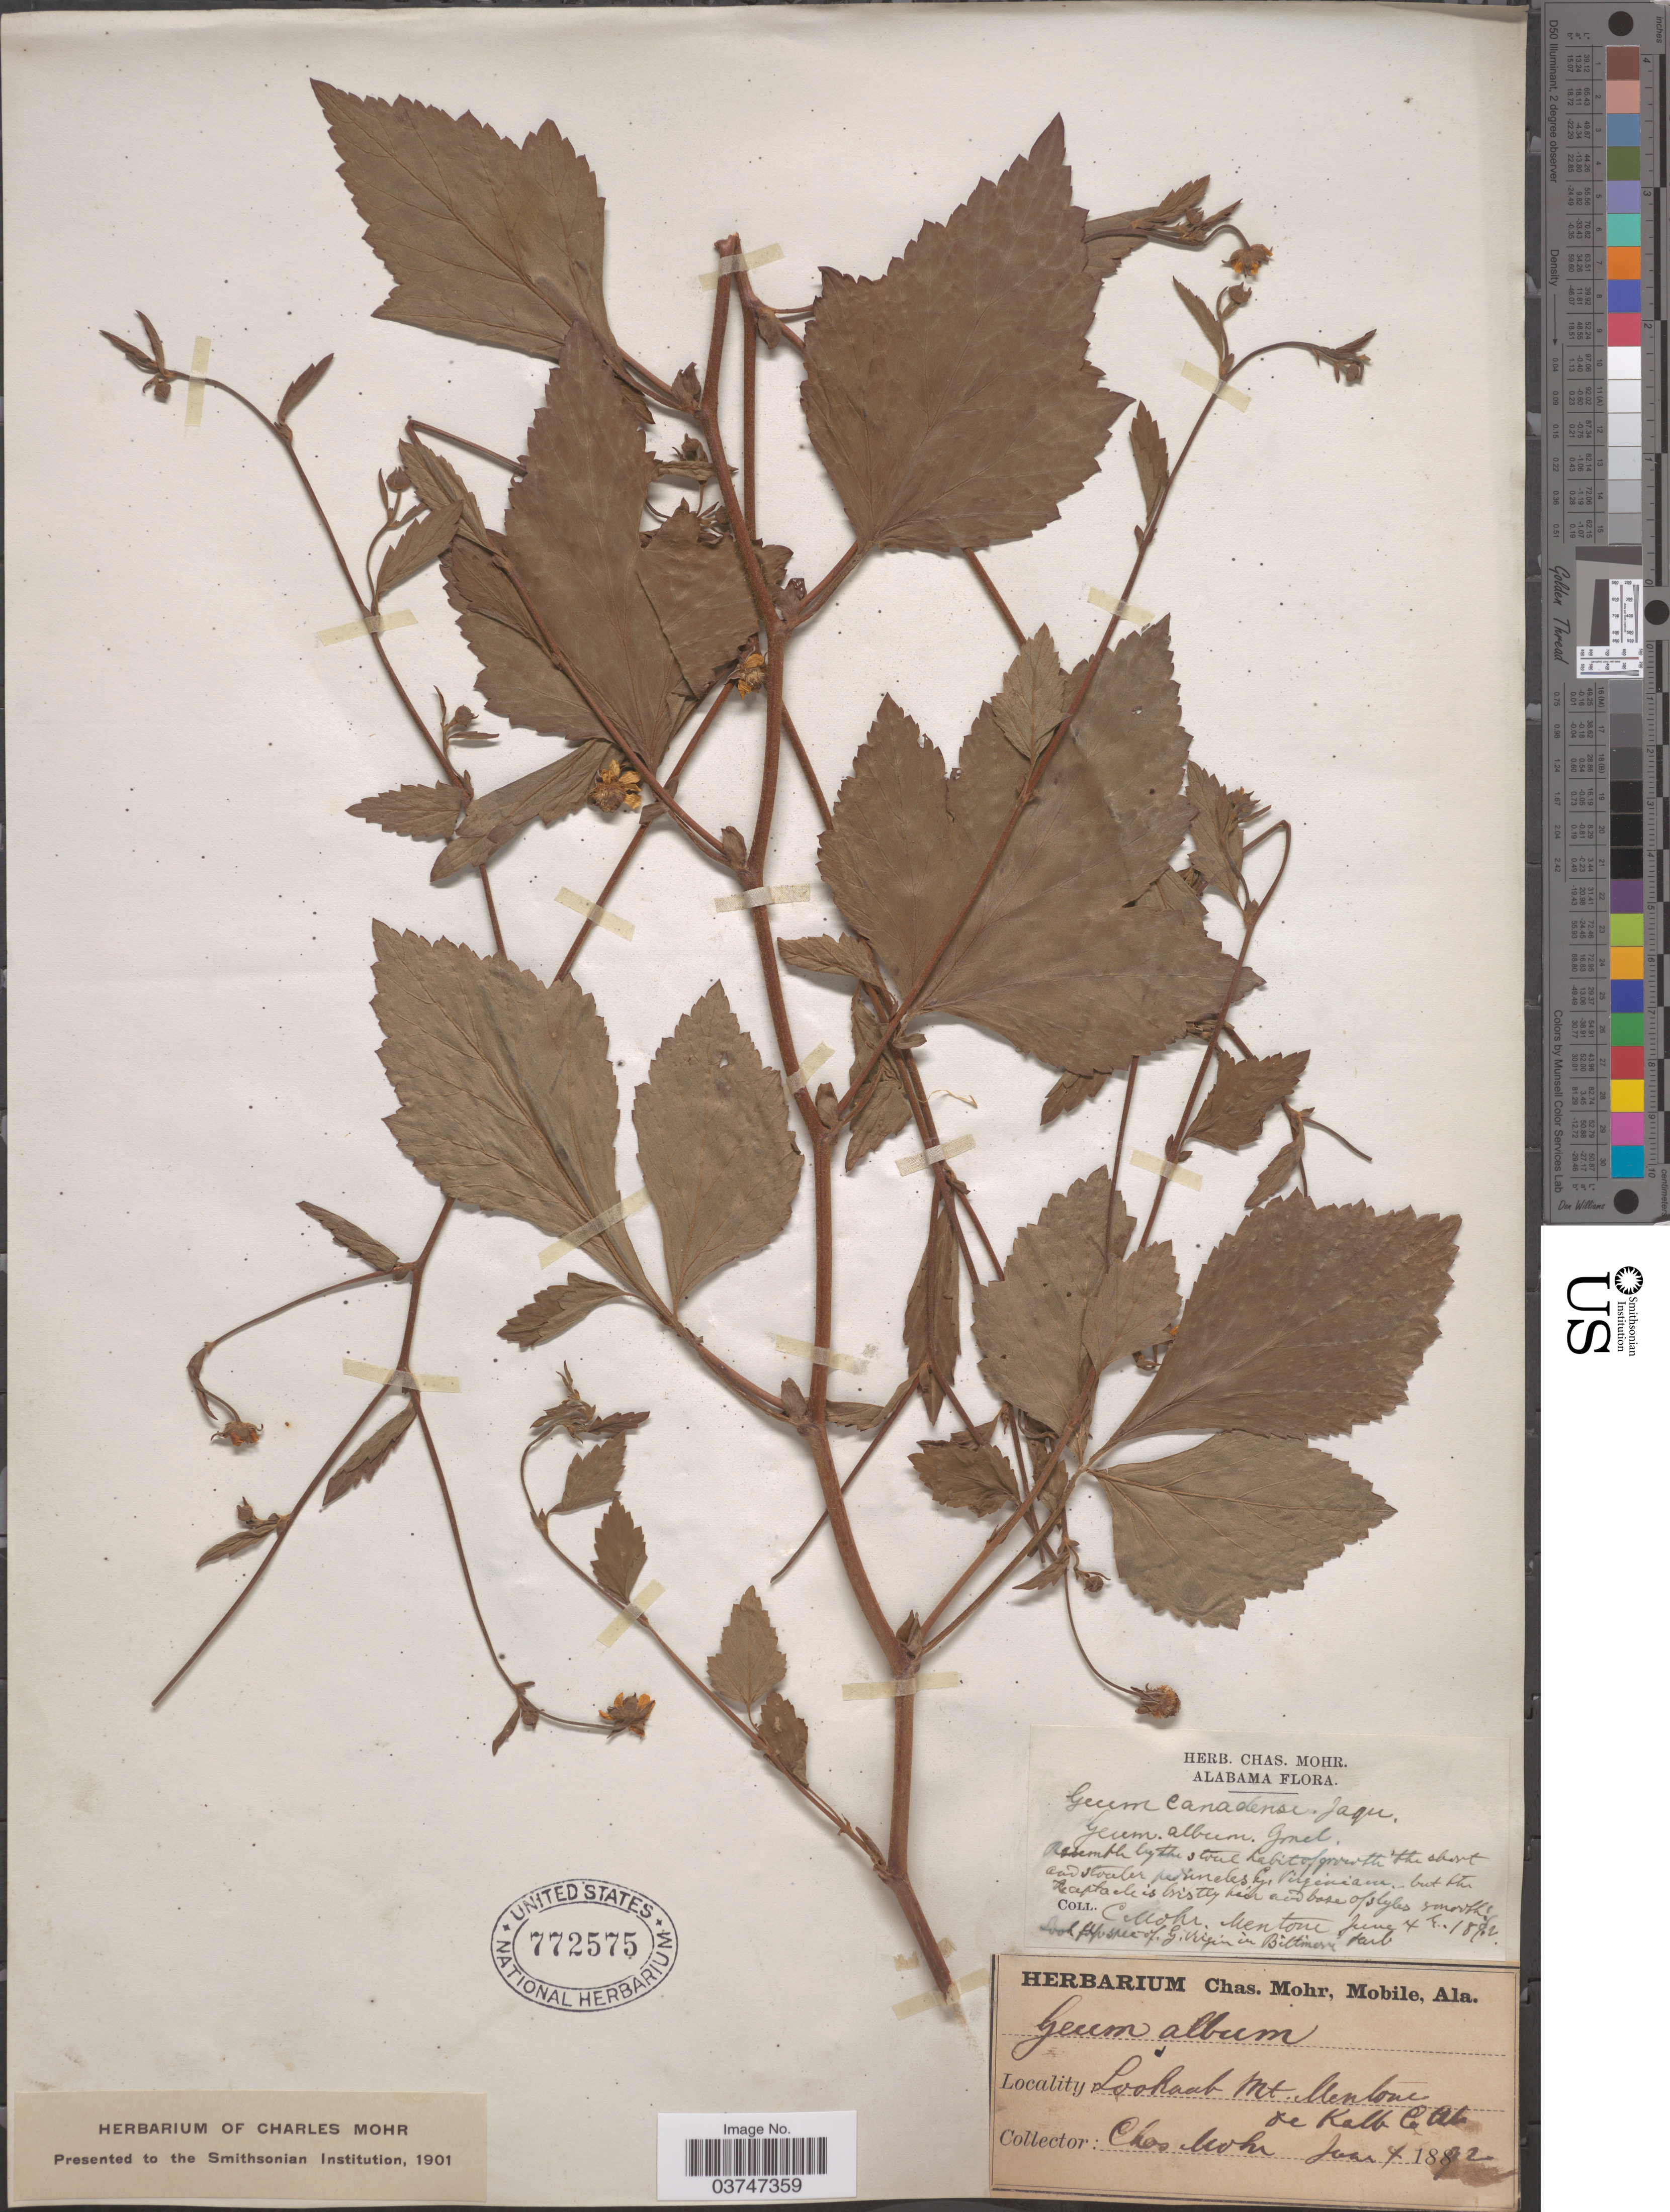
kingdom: Plantae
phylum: Tracheophyta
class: Magnoliopsida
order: Rosales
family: Rosaceae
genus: Geum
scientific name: Geum canadense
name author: Jacq.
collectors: Mohr, C. T. (herbarium)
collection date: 1892-06-04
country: United States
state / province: Alabama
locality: Lookout Mt. Mentone. De Kalb Co.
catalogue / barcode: US 772575